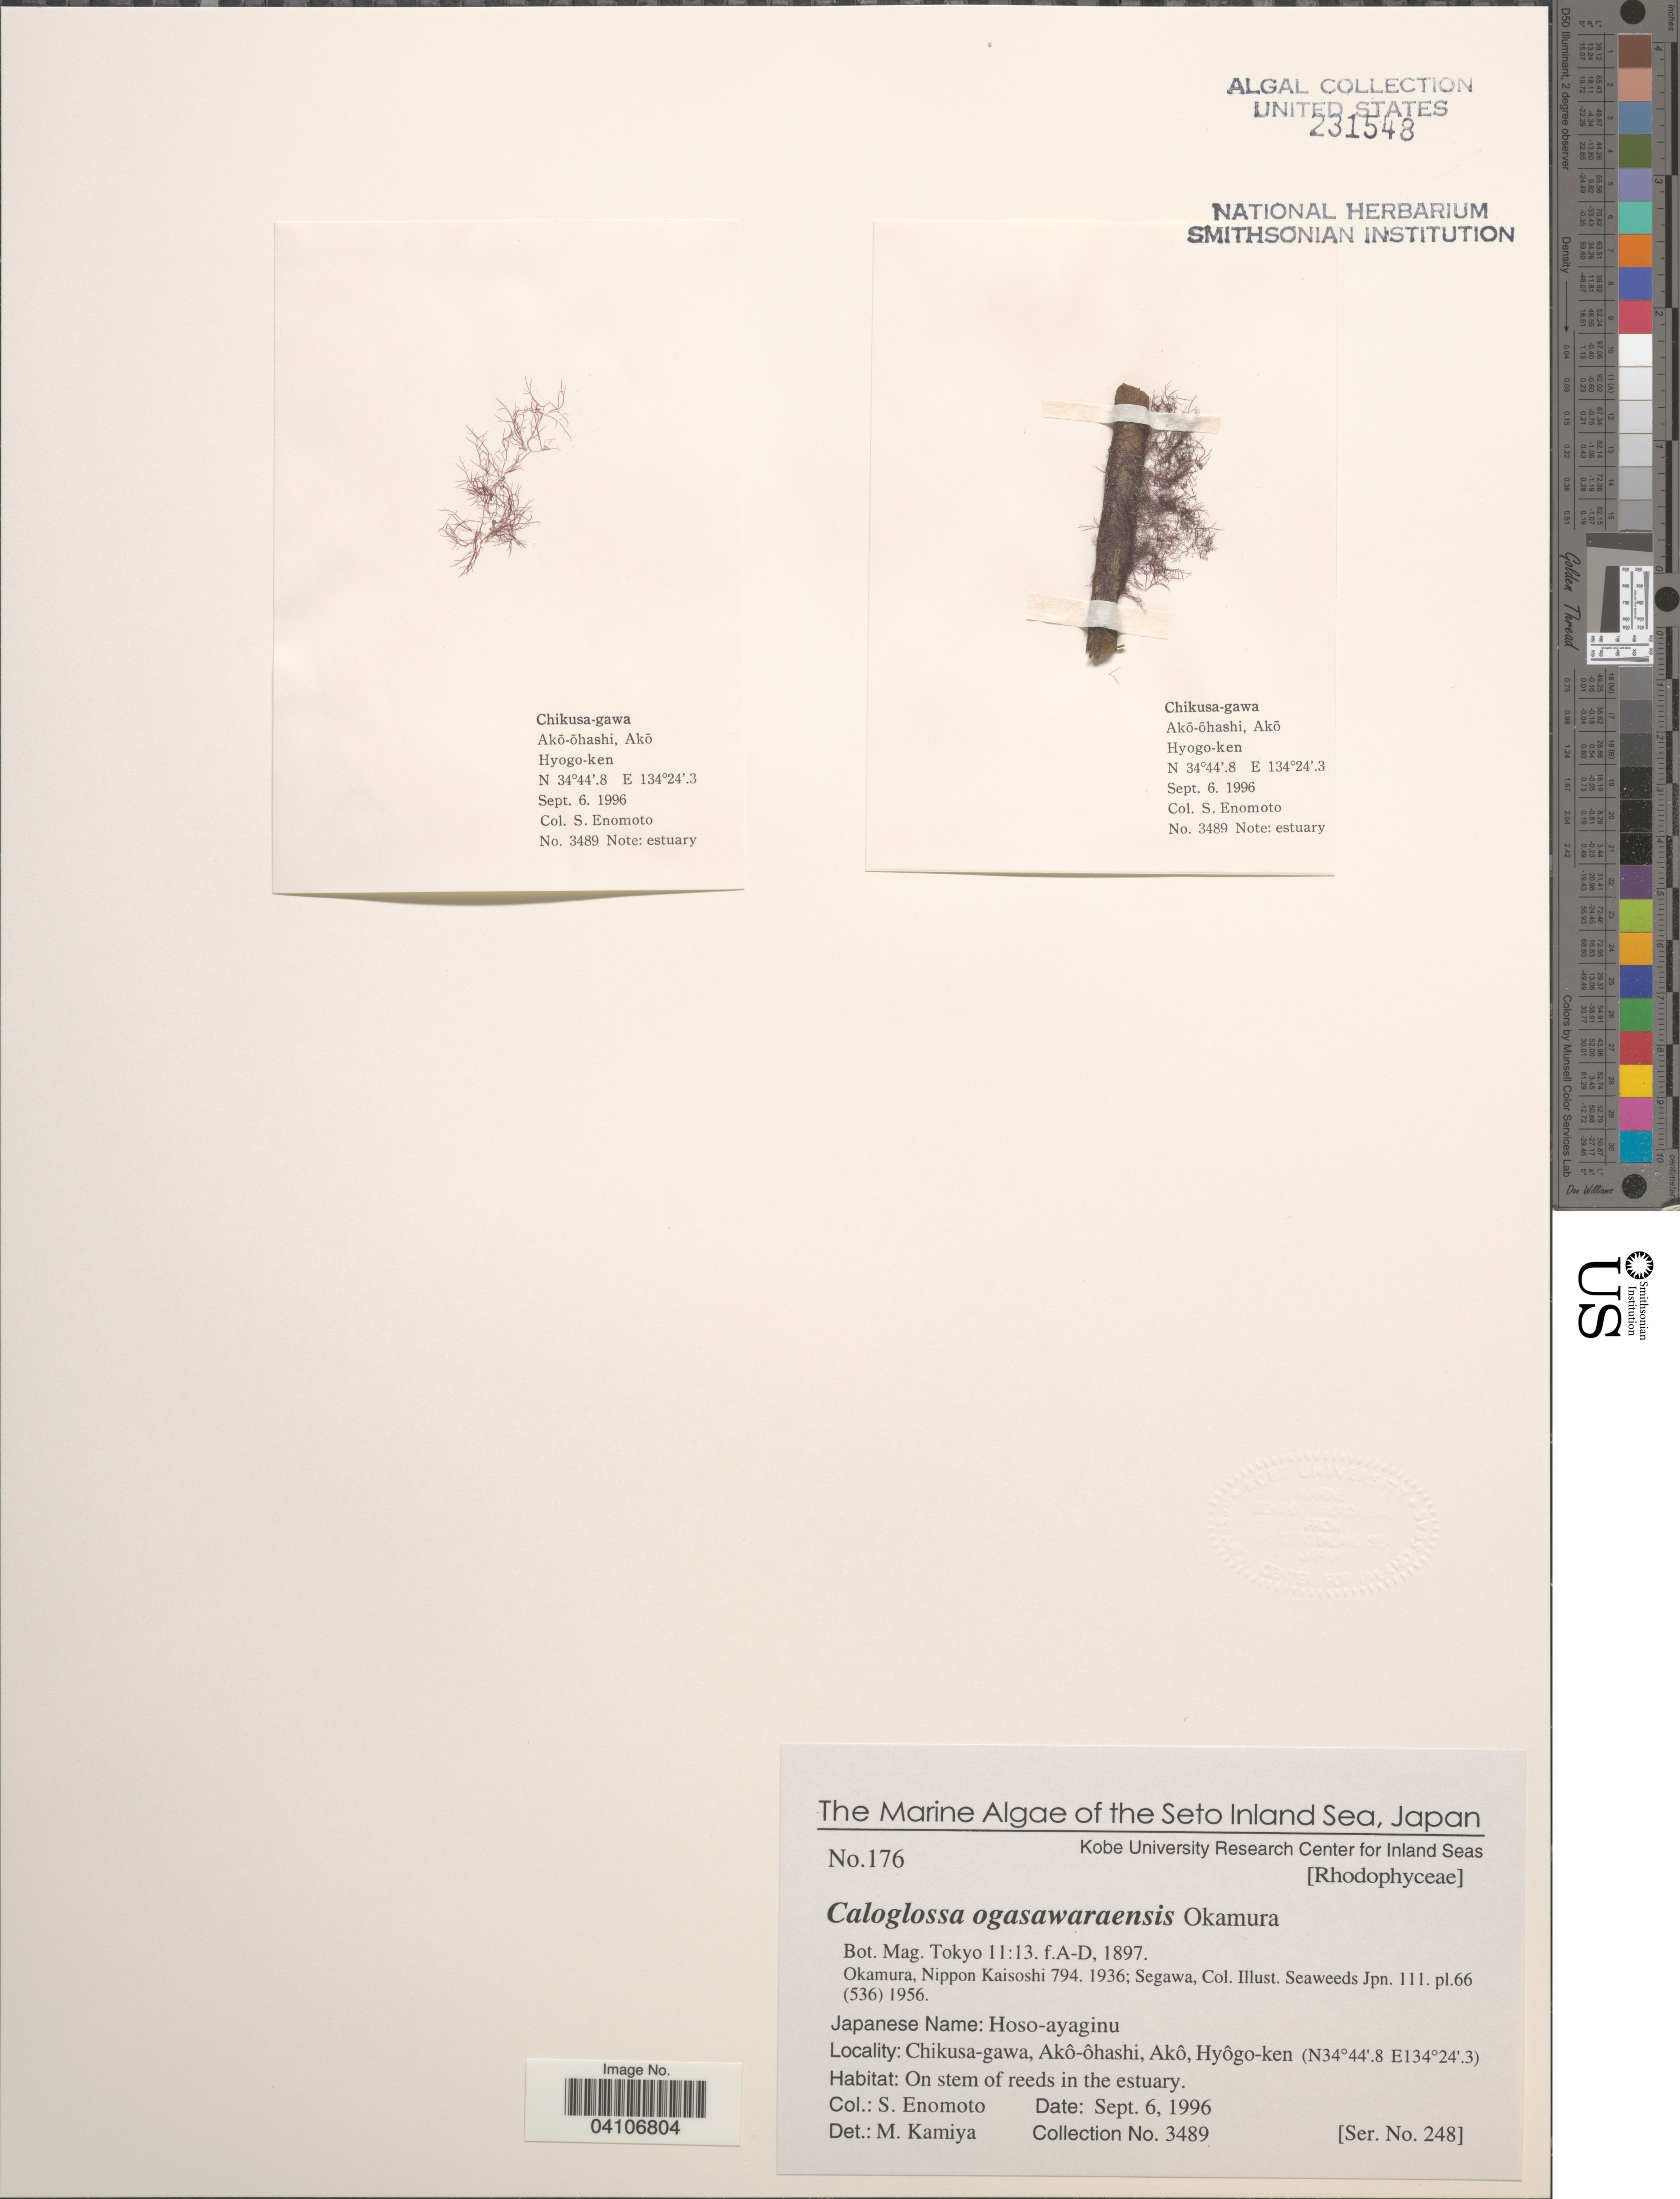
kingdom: Plantae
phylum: Rhodophyta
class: Florideophyceae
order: Ceramiales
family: Delesseriaceae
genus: Caloglossa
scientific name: Caloglossa ogasawaraensis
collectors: S. Enomoto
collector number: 3489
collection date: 1996-09-06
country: Japan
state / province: Hyogo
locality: The Seto Inland Sea. Chikusa-gawa, Shin-akô-ôhashi, Akô, Hyôgo-ken.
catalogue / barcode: US 231548